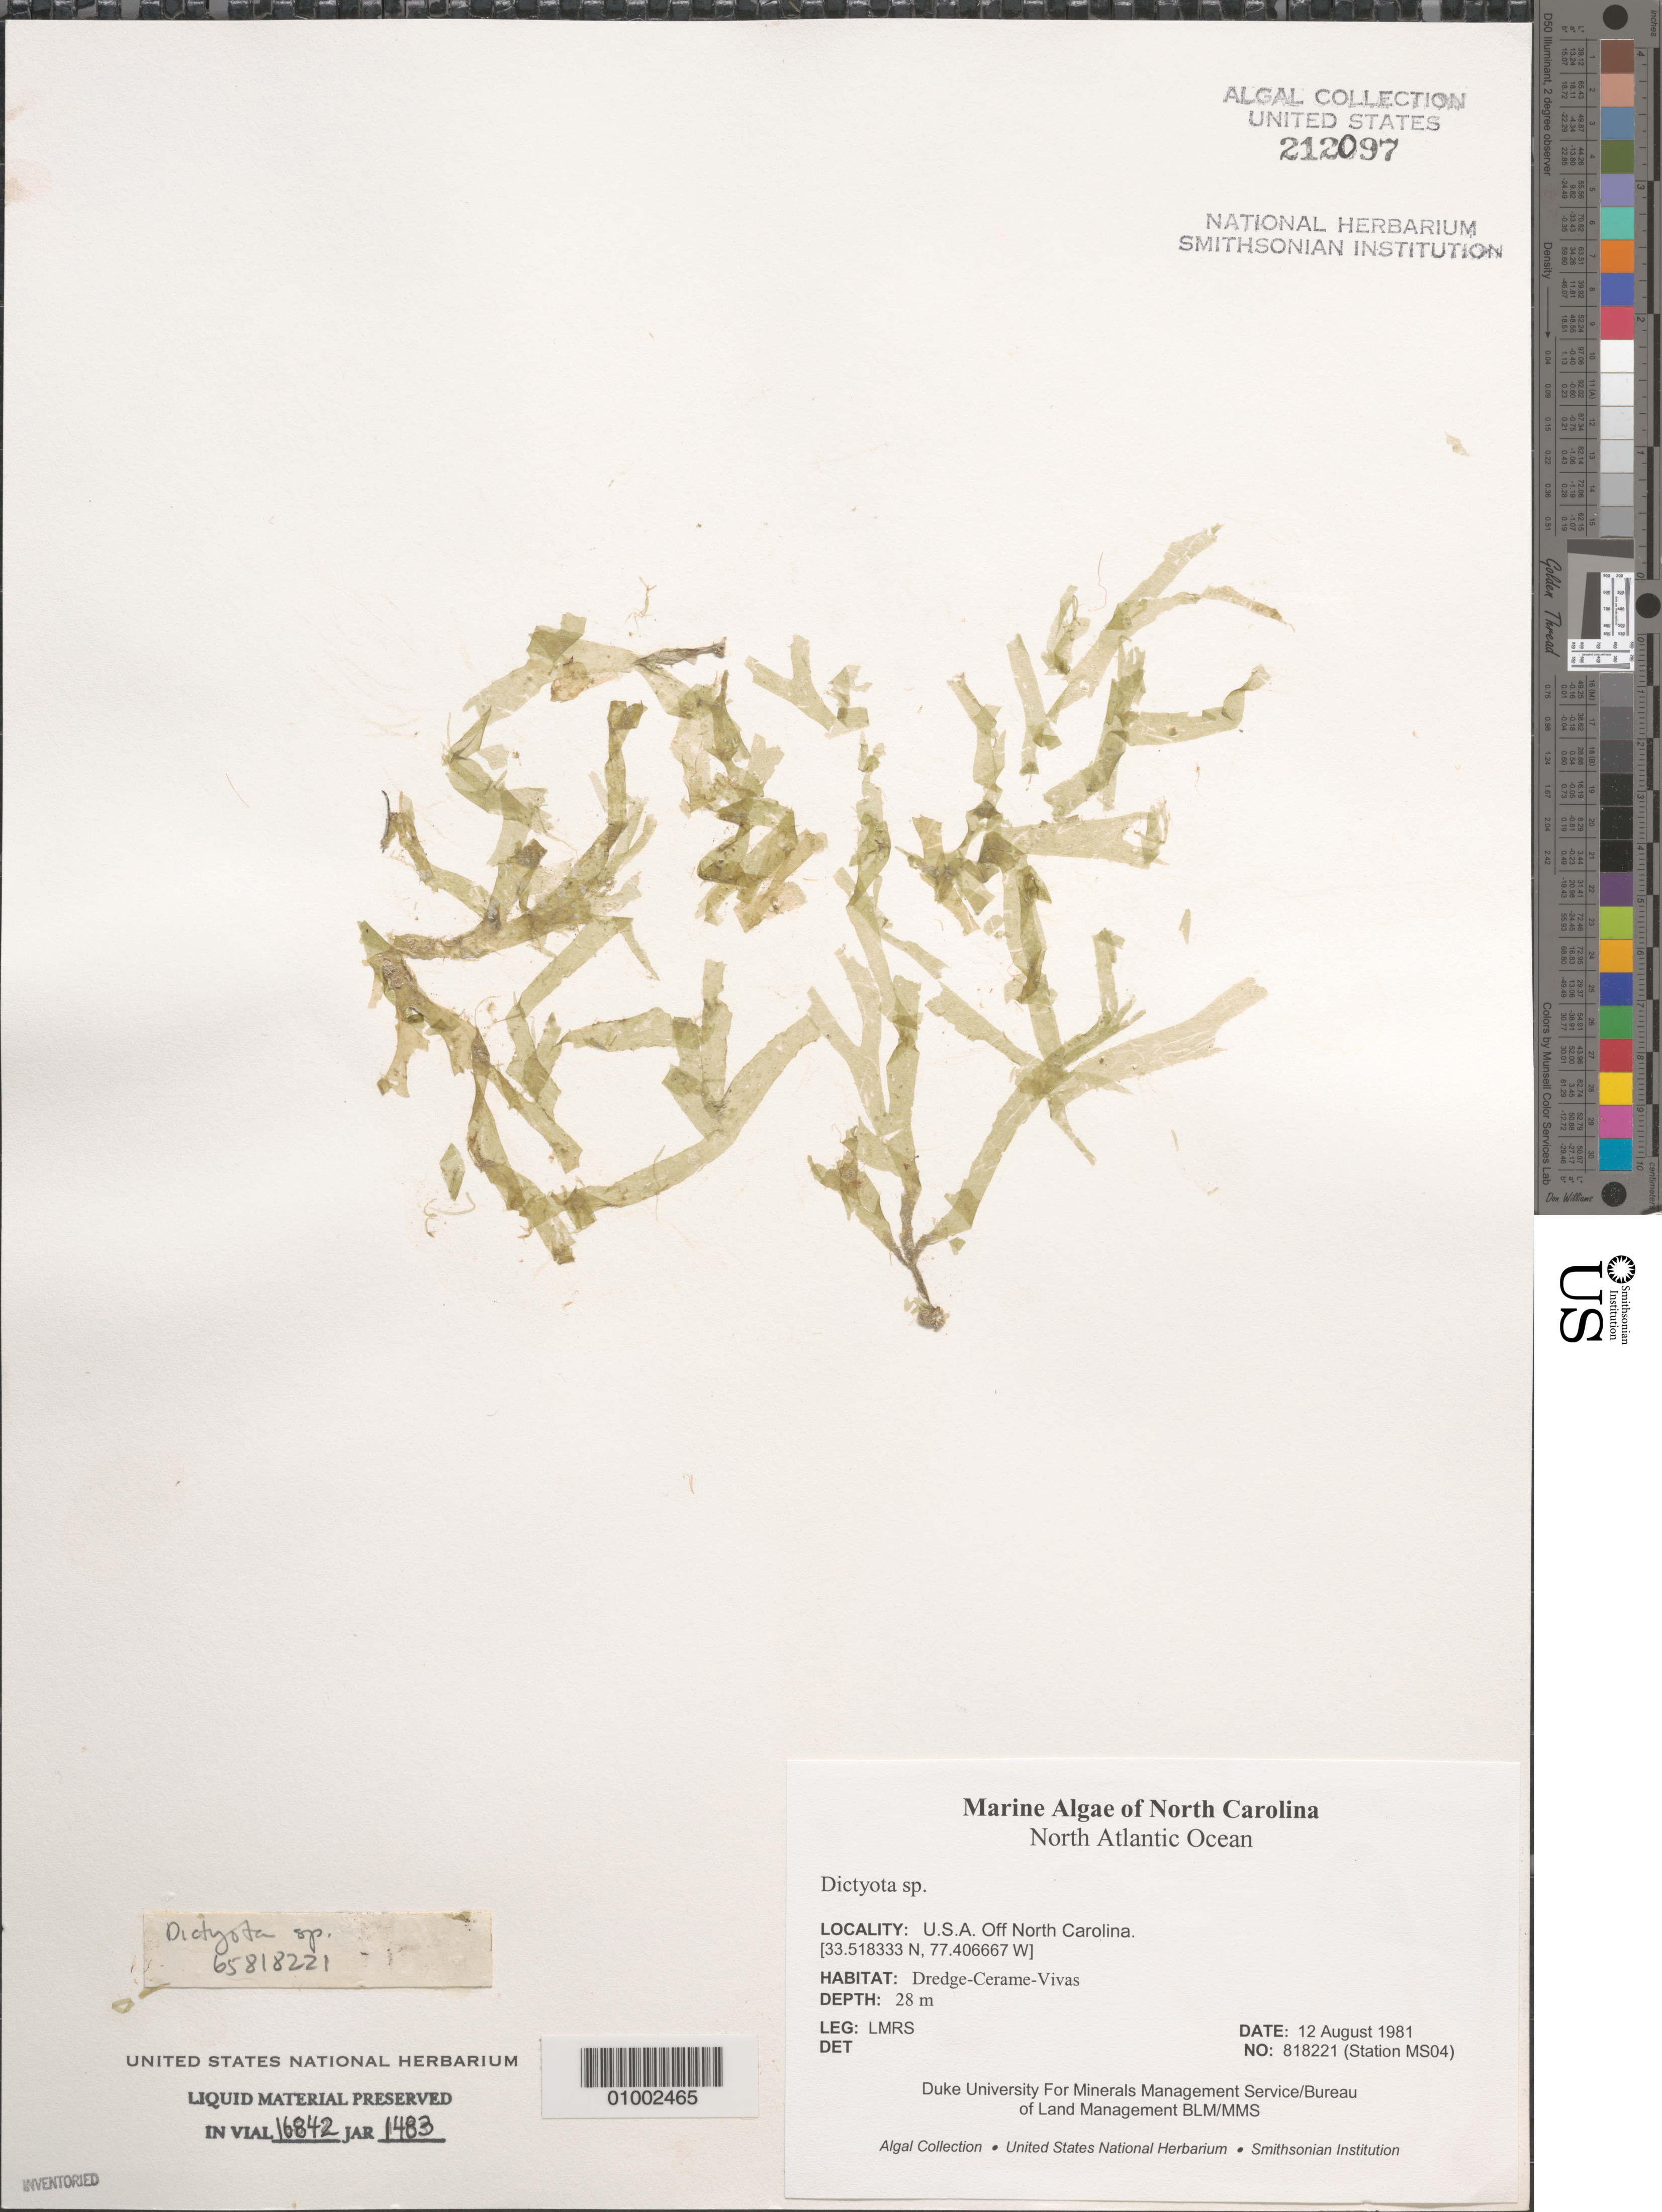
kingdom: Chromista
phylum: Ochrophyta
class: Phaeophyceae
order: Dictyotales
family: Dictyotaceae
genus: Dictyota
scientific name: Dictyota sp.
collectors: LMRS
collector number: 818221 (Station MS04)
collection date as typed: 12 Aug 1981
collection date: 1981-08-12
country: United States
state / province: North Carolina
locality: North Atlantic Ocean off North Carolina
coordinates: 33.518333 N, 77.406667 W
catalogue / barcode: US 212097